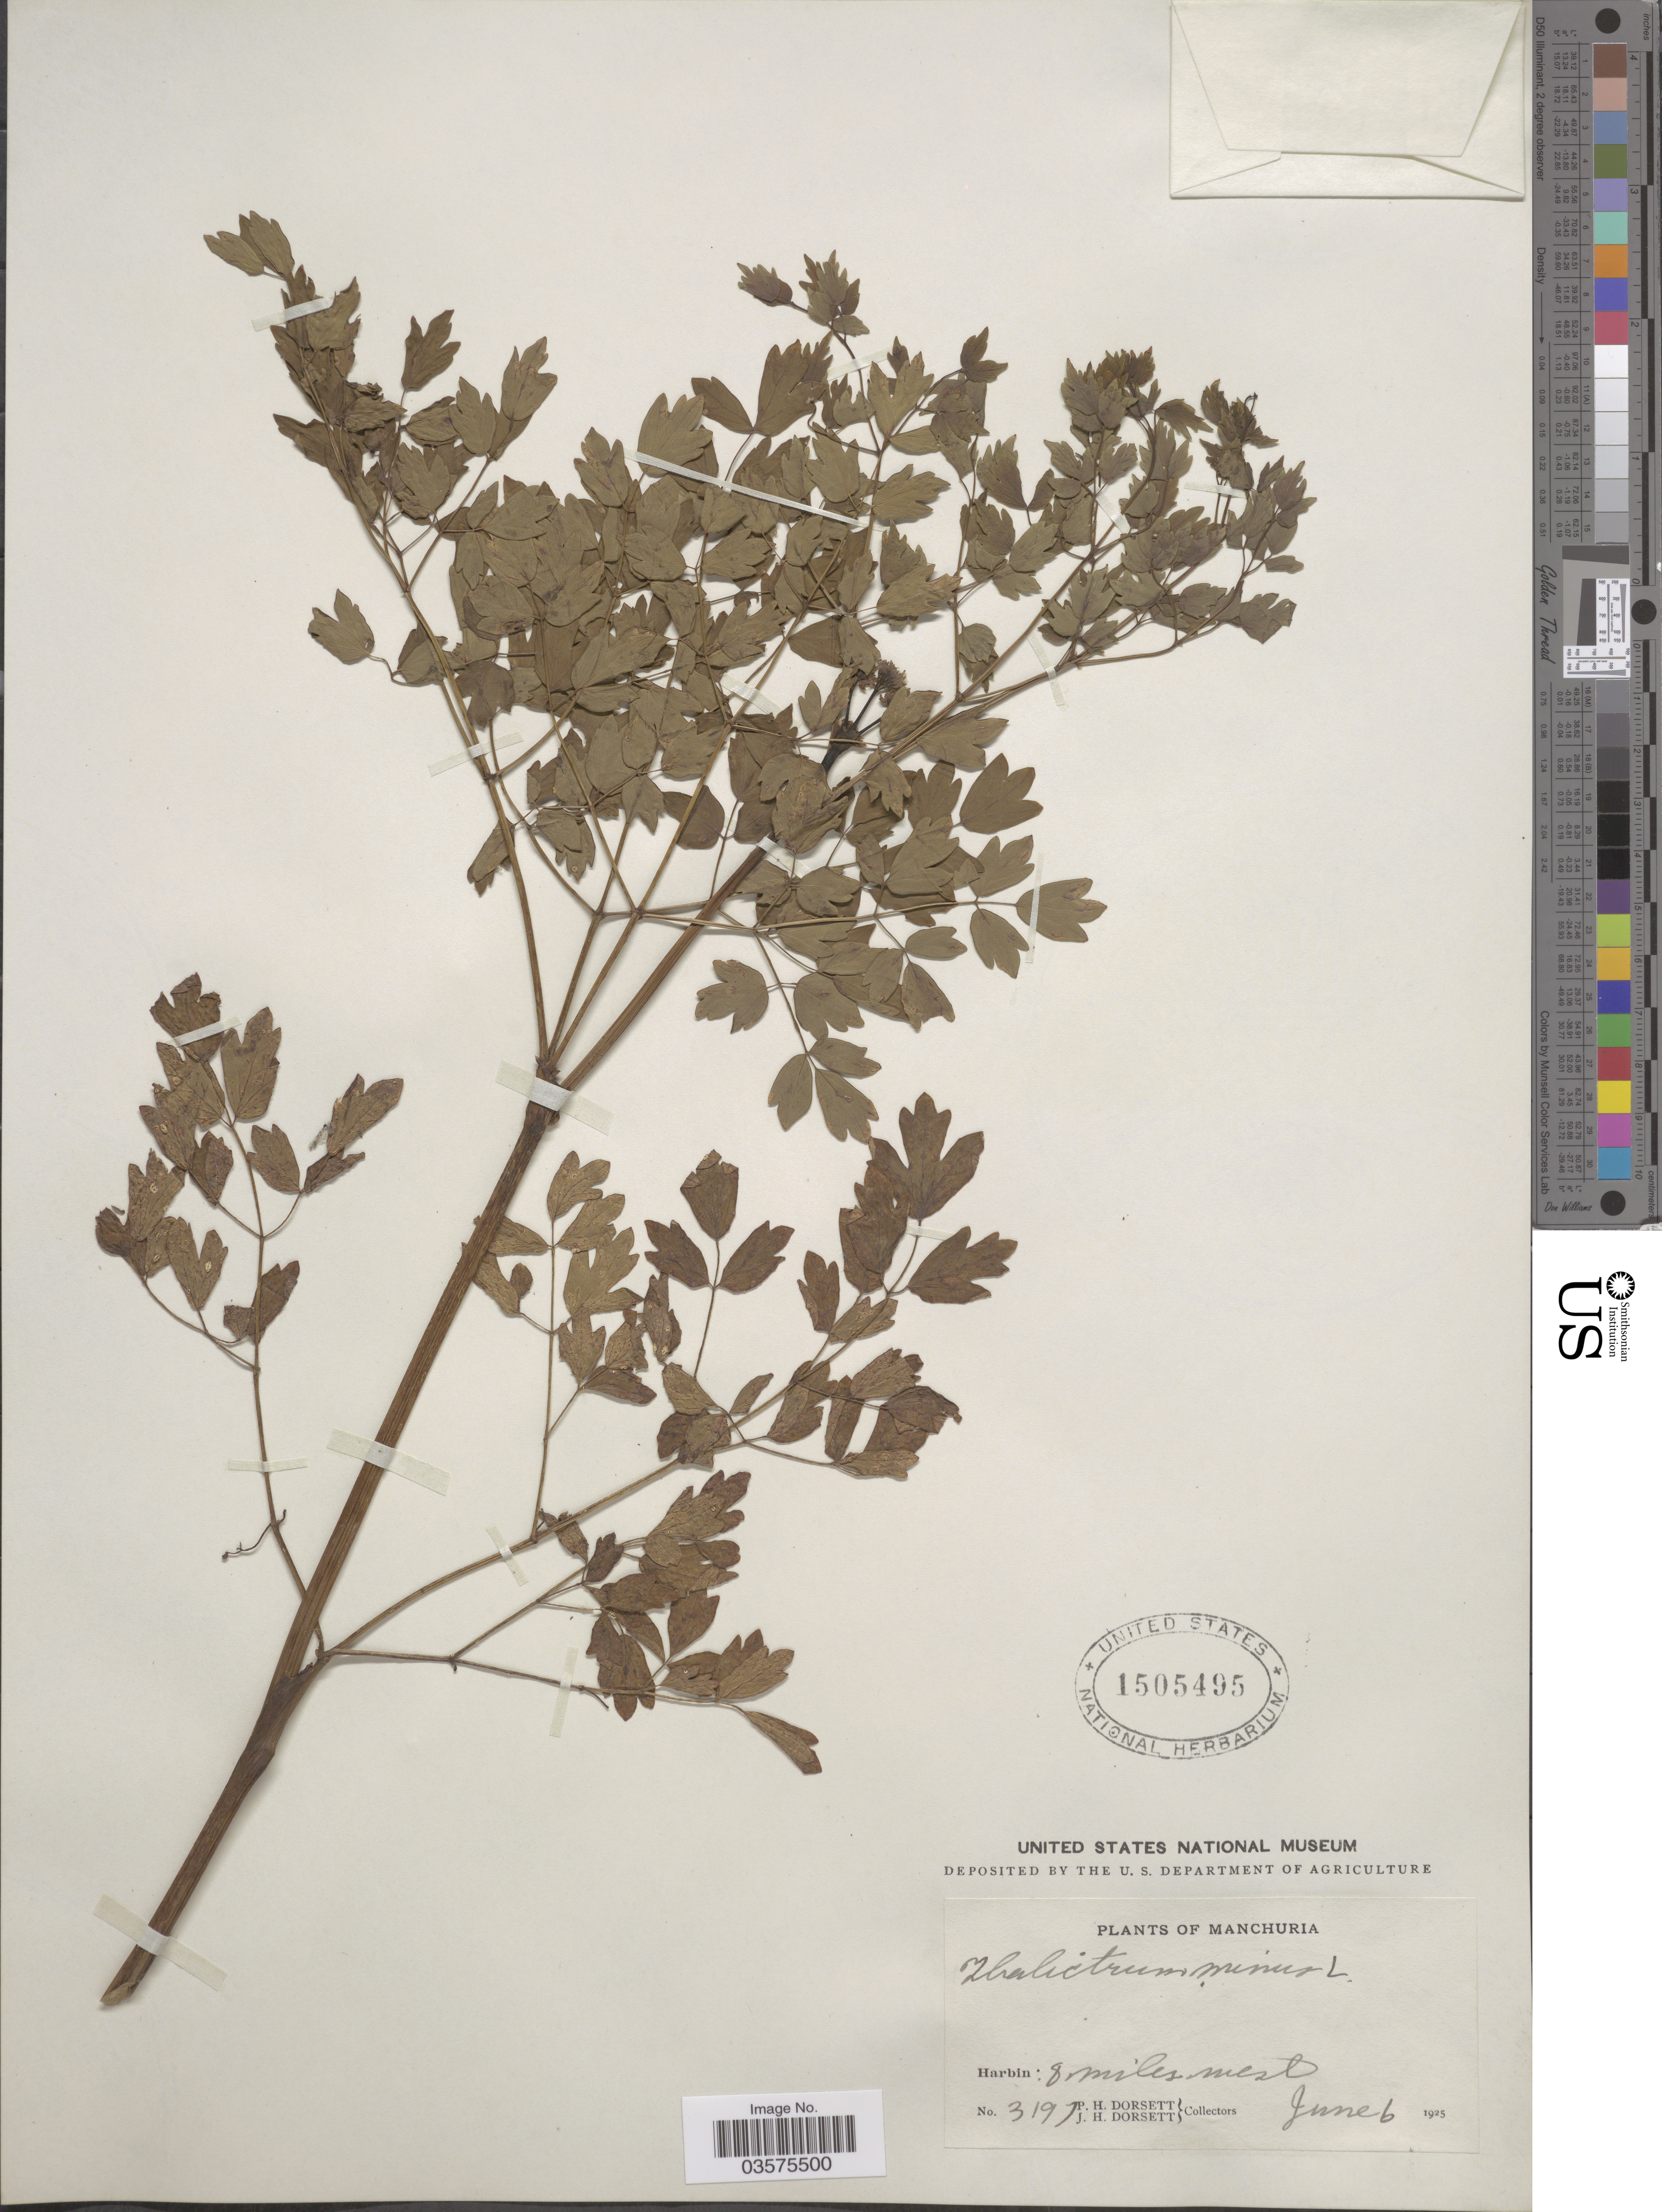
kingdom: Plantae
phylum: Tracheophyta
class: Magnoliopsida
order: Ranunculales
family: Ranunculaceae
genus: Thalictrum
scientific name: Thalictrum minus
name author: L.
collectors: P. H. Dorsett & J. Dorsett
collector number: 3197*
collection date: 1925-06-06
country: China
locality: Manchuria. Harbin: 8 miles west.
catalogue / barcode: US 1505495